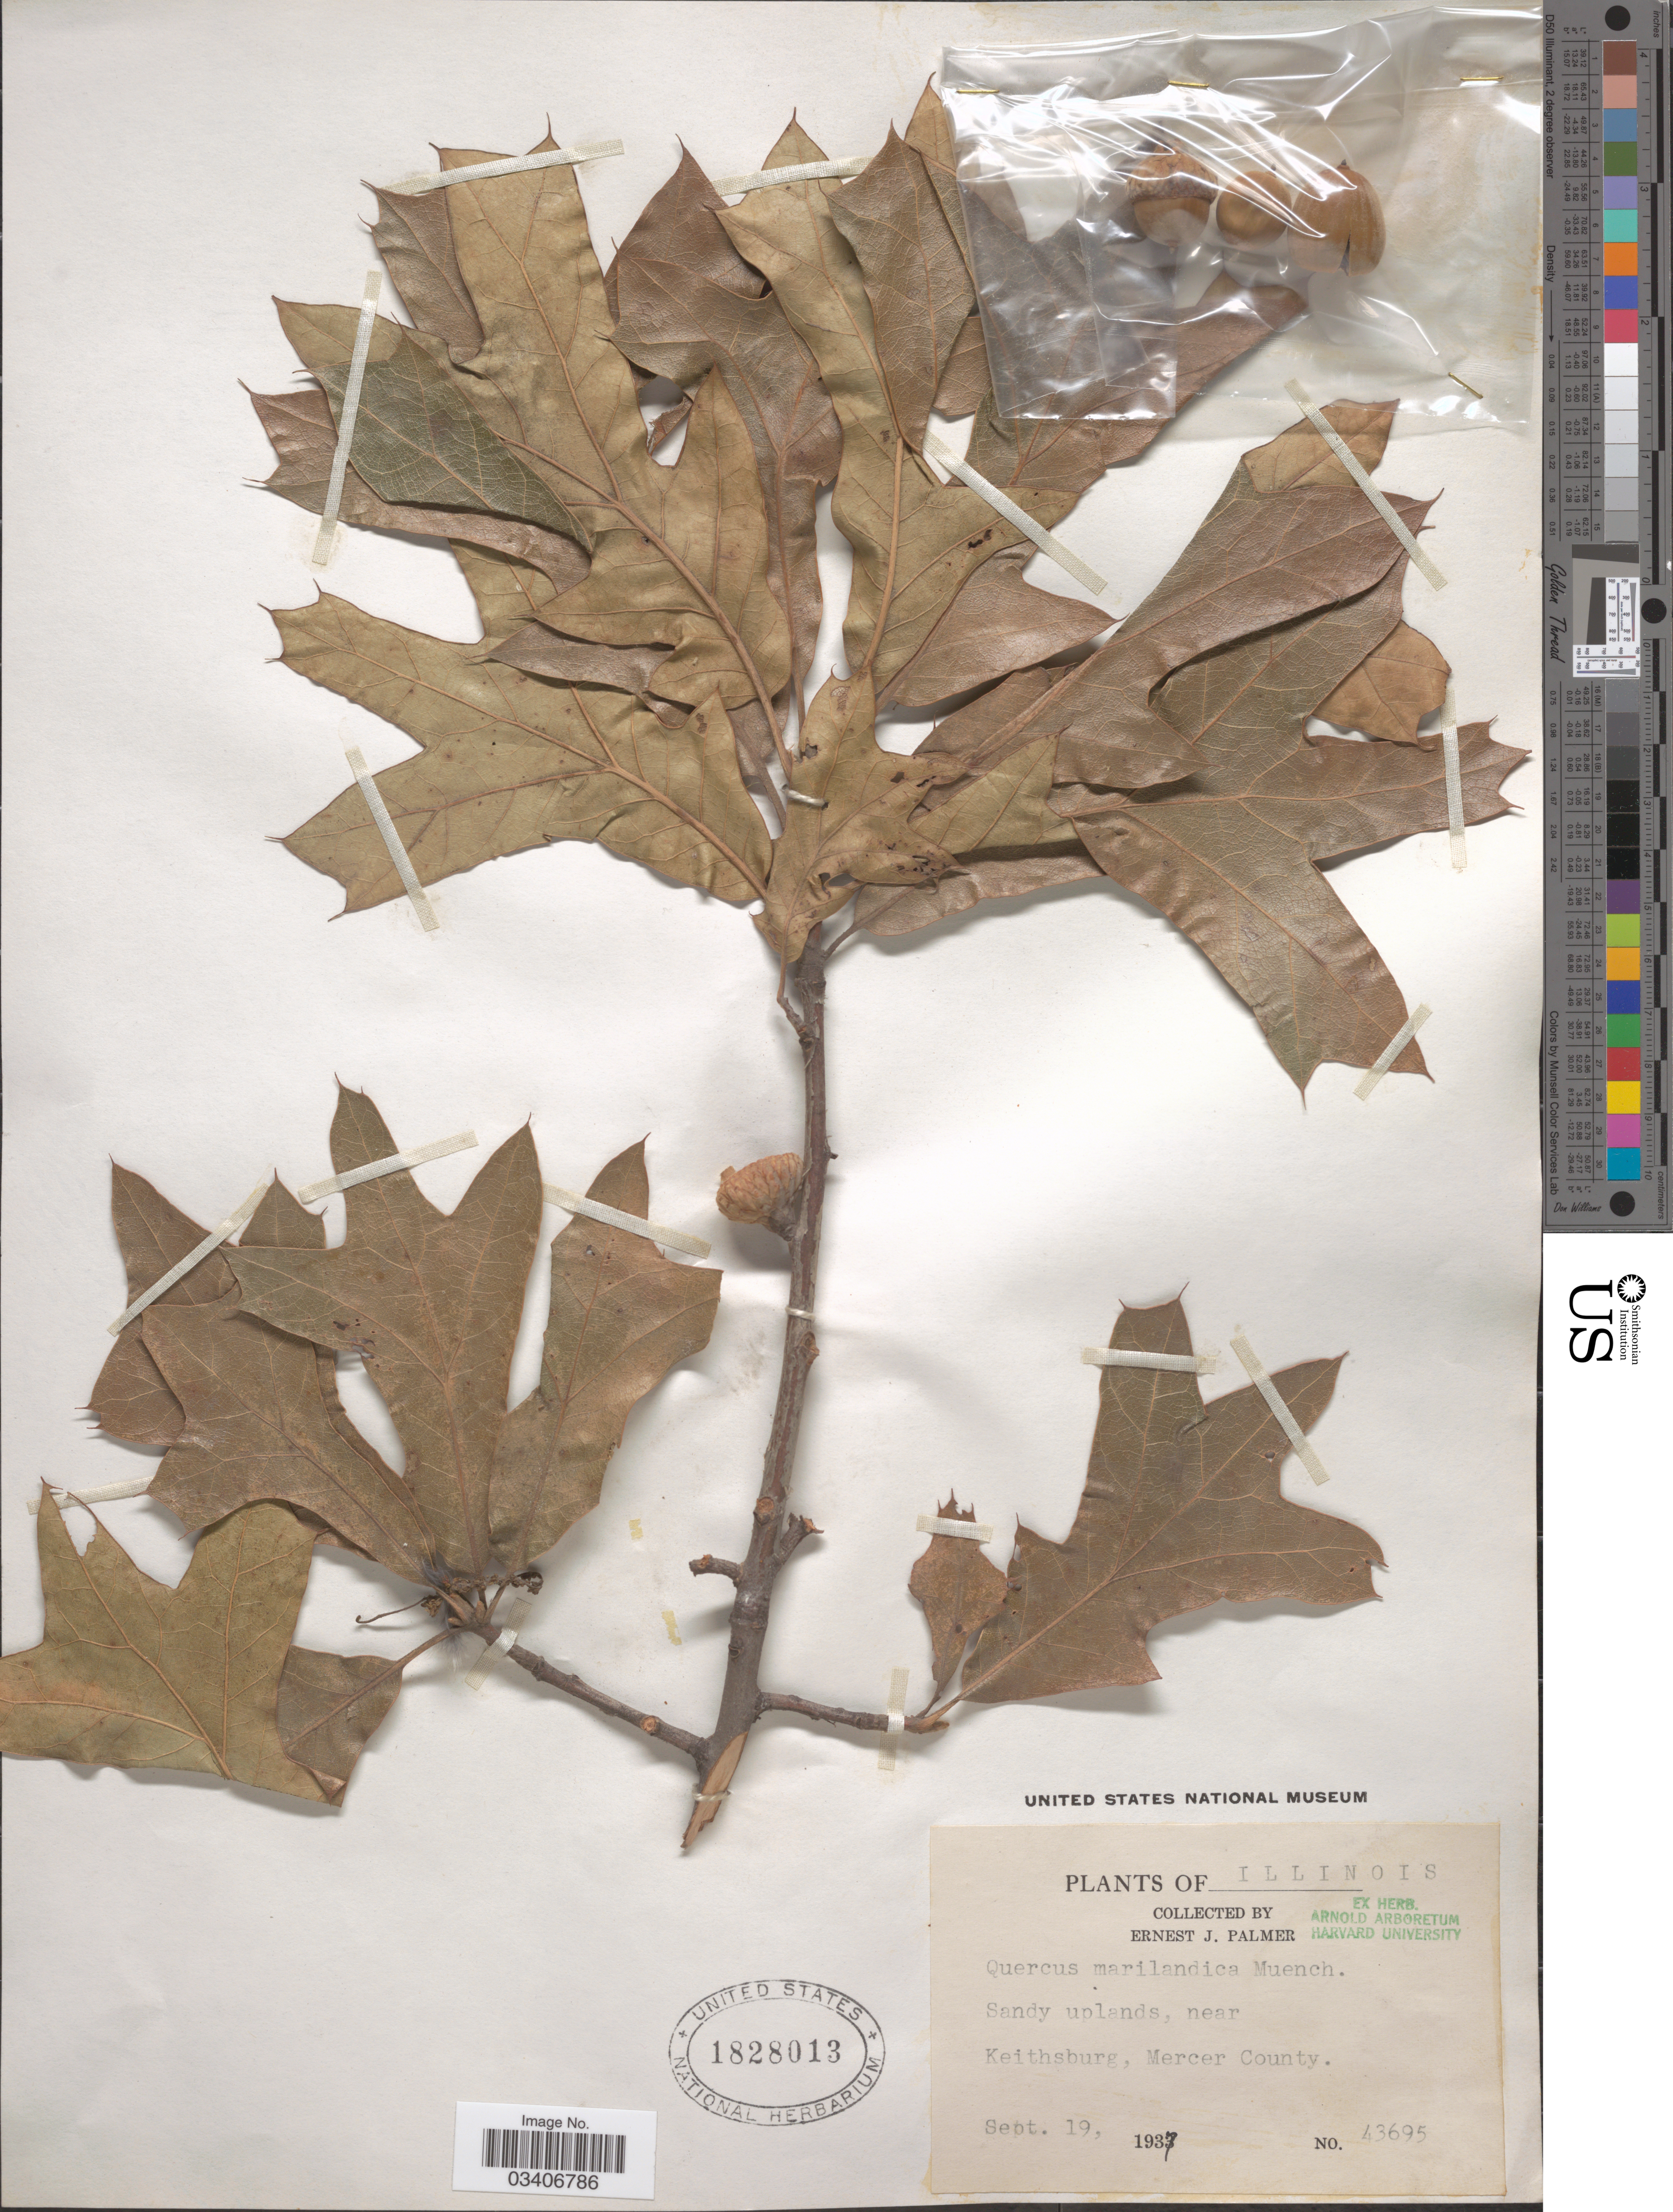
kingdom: Plantae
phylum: Tracheophyta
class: Magnoliopsida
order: Fagales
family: Fagaceae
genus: Quercus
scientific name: Quercus marilandica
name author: (L.) Münchh.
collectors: E. J. Palmer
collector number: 43695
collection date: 1937-09-19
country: United States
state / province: Illinois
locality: Near Keithsburg, Mercer County.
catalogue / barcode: US 1828013